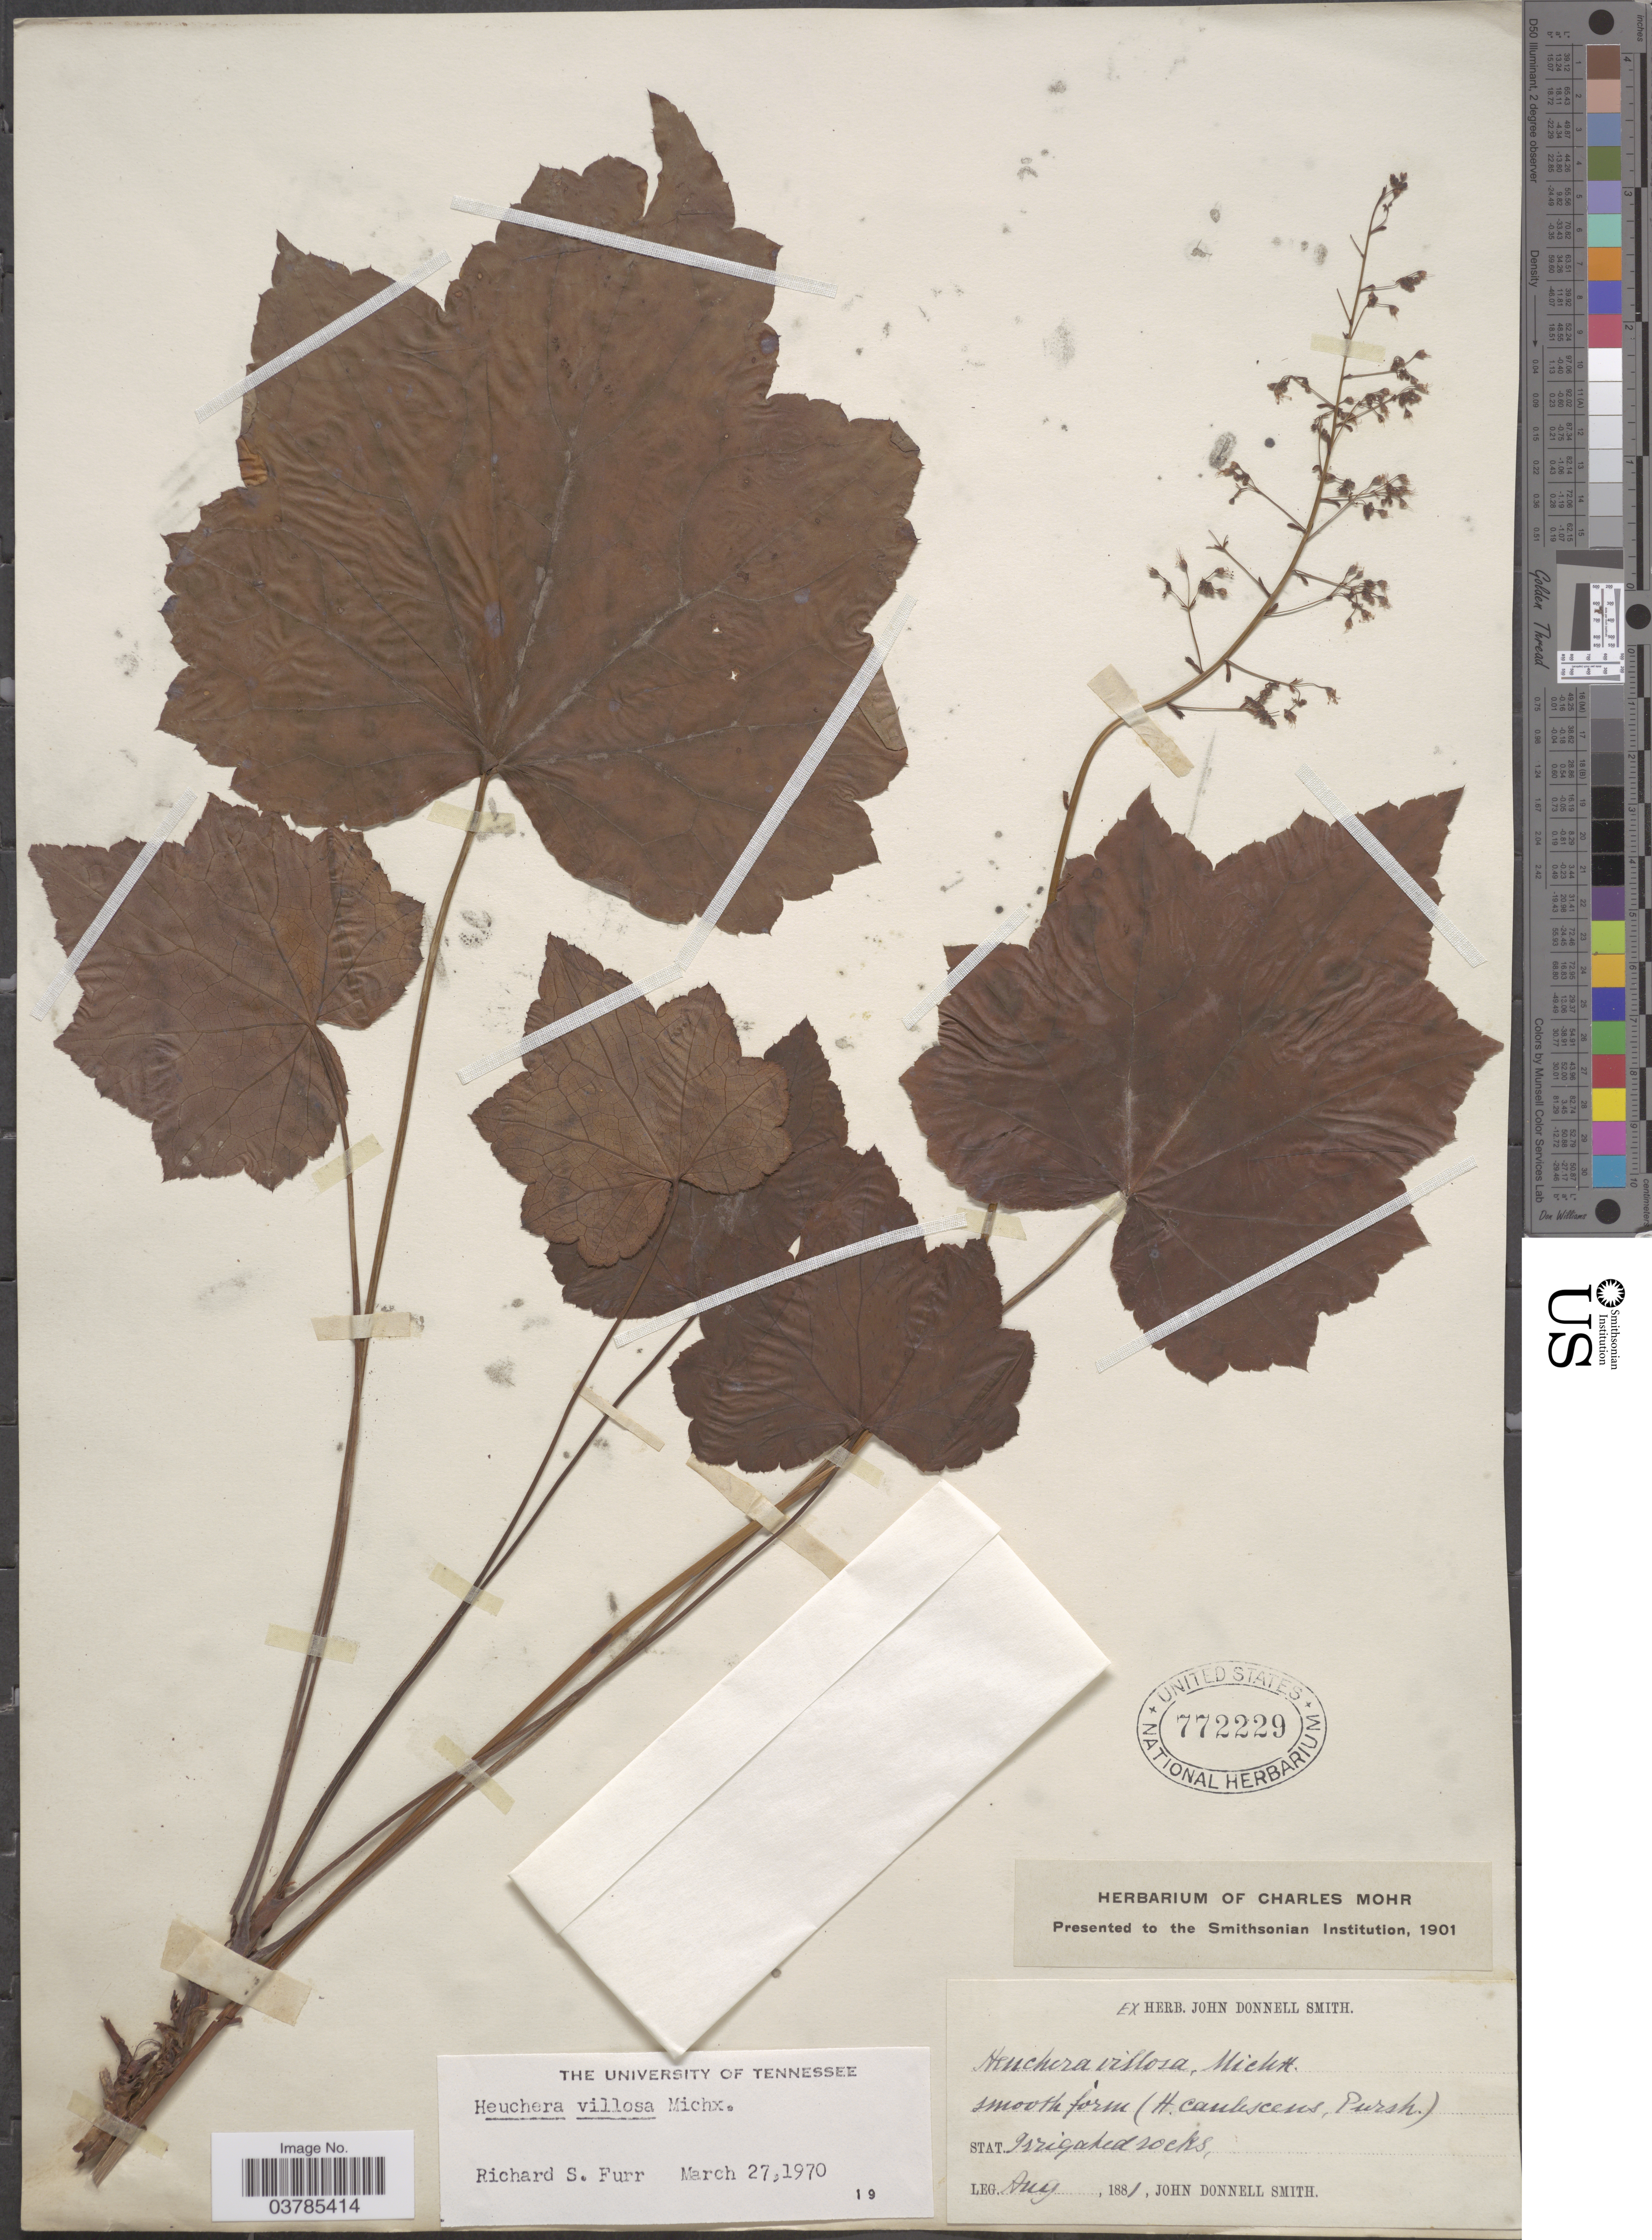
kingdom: Plantae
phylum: Tracheophyta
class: Magnoliopsida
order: Saxifragales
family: Saxifragaceae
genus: Heuchera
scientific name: Heuchera villosa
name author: Michx.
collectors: J. Donnell Smith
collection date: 1881-08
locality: Irrigated rocks [no further data]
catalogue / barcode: US 772229